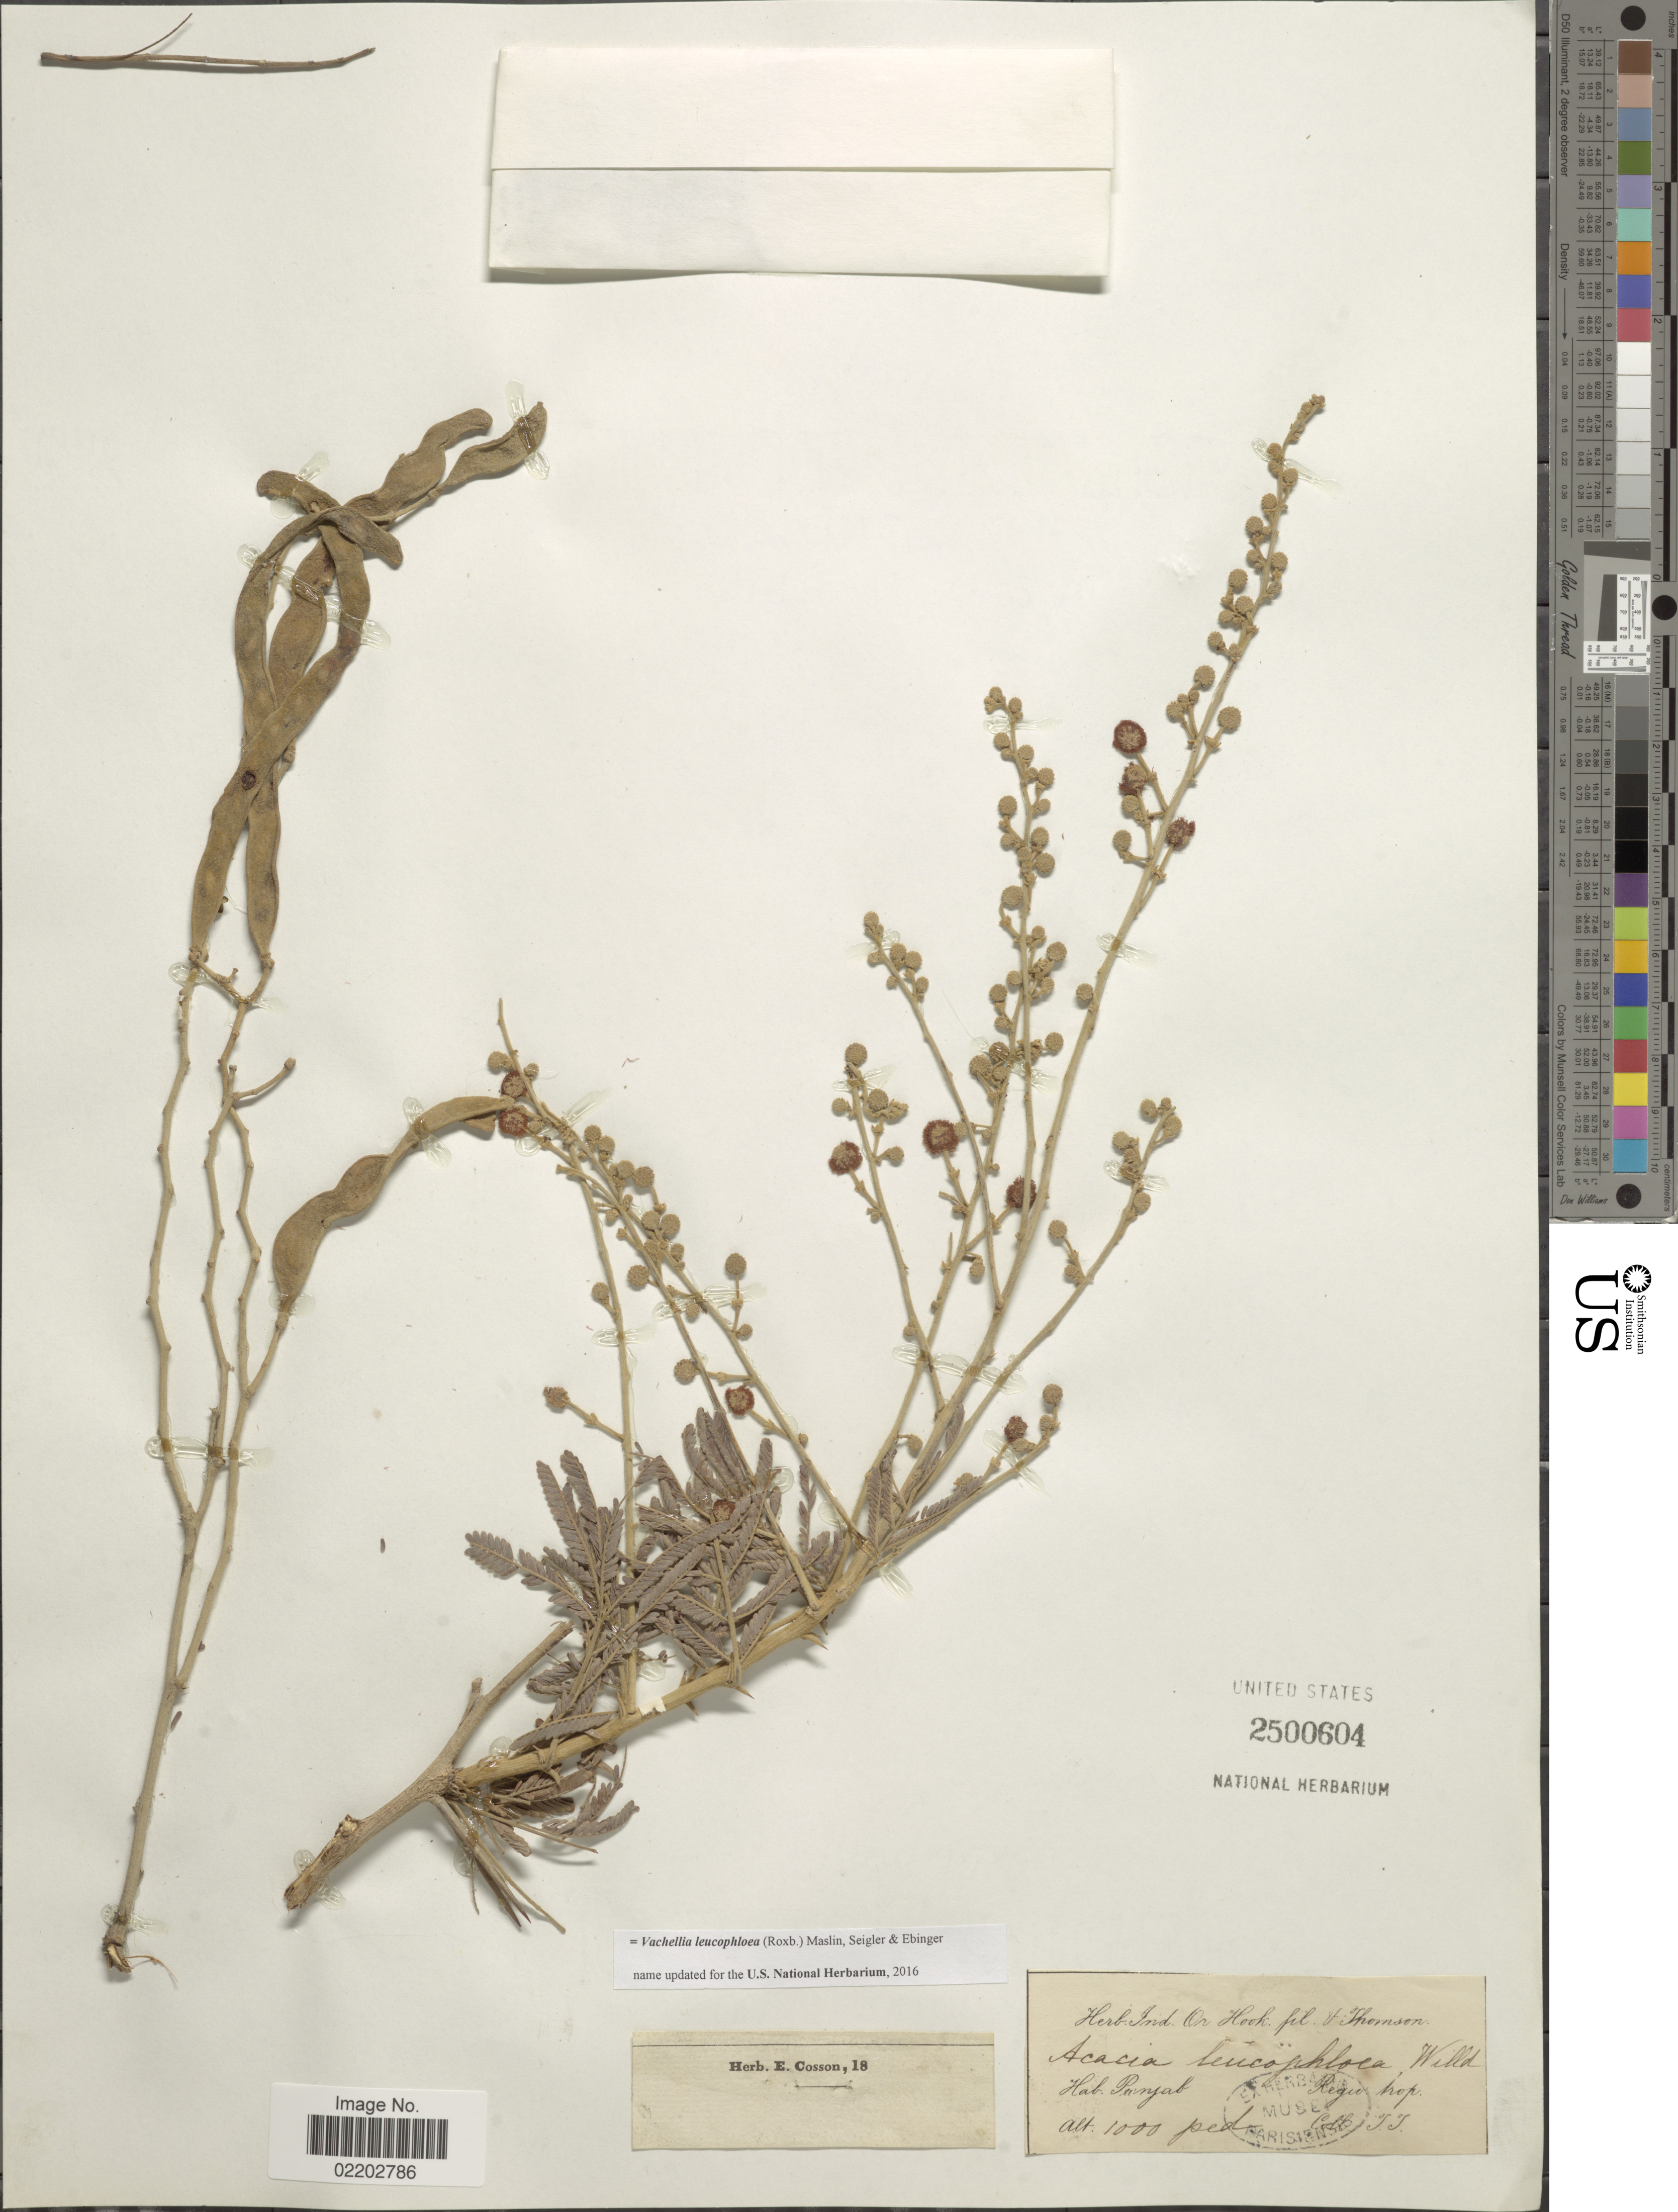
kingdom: Plantae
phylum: Tracheophyta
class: Magnoliopsida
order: Fabales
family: Fabaceae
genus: Vachellia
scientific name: Vachellia leucophloea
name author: (Roxb.) Maslin et al.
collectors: T. Thomson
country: India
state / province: Punjab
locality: Regio Trop.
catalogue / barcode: US 2500604